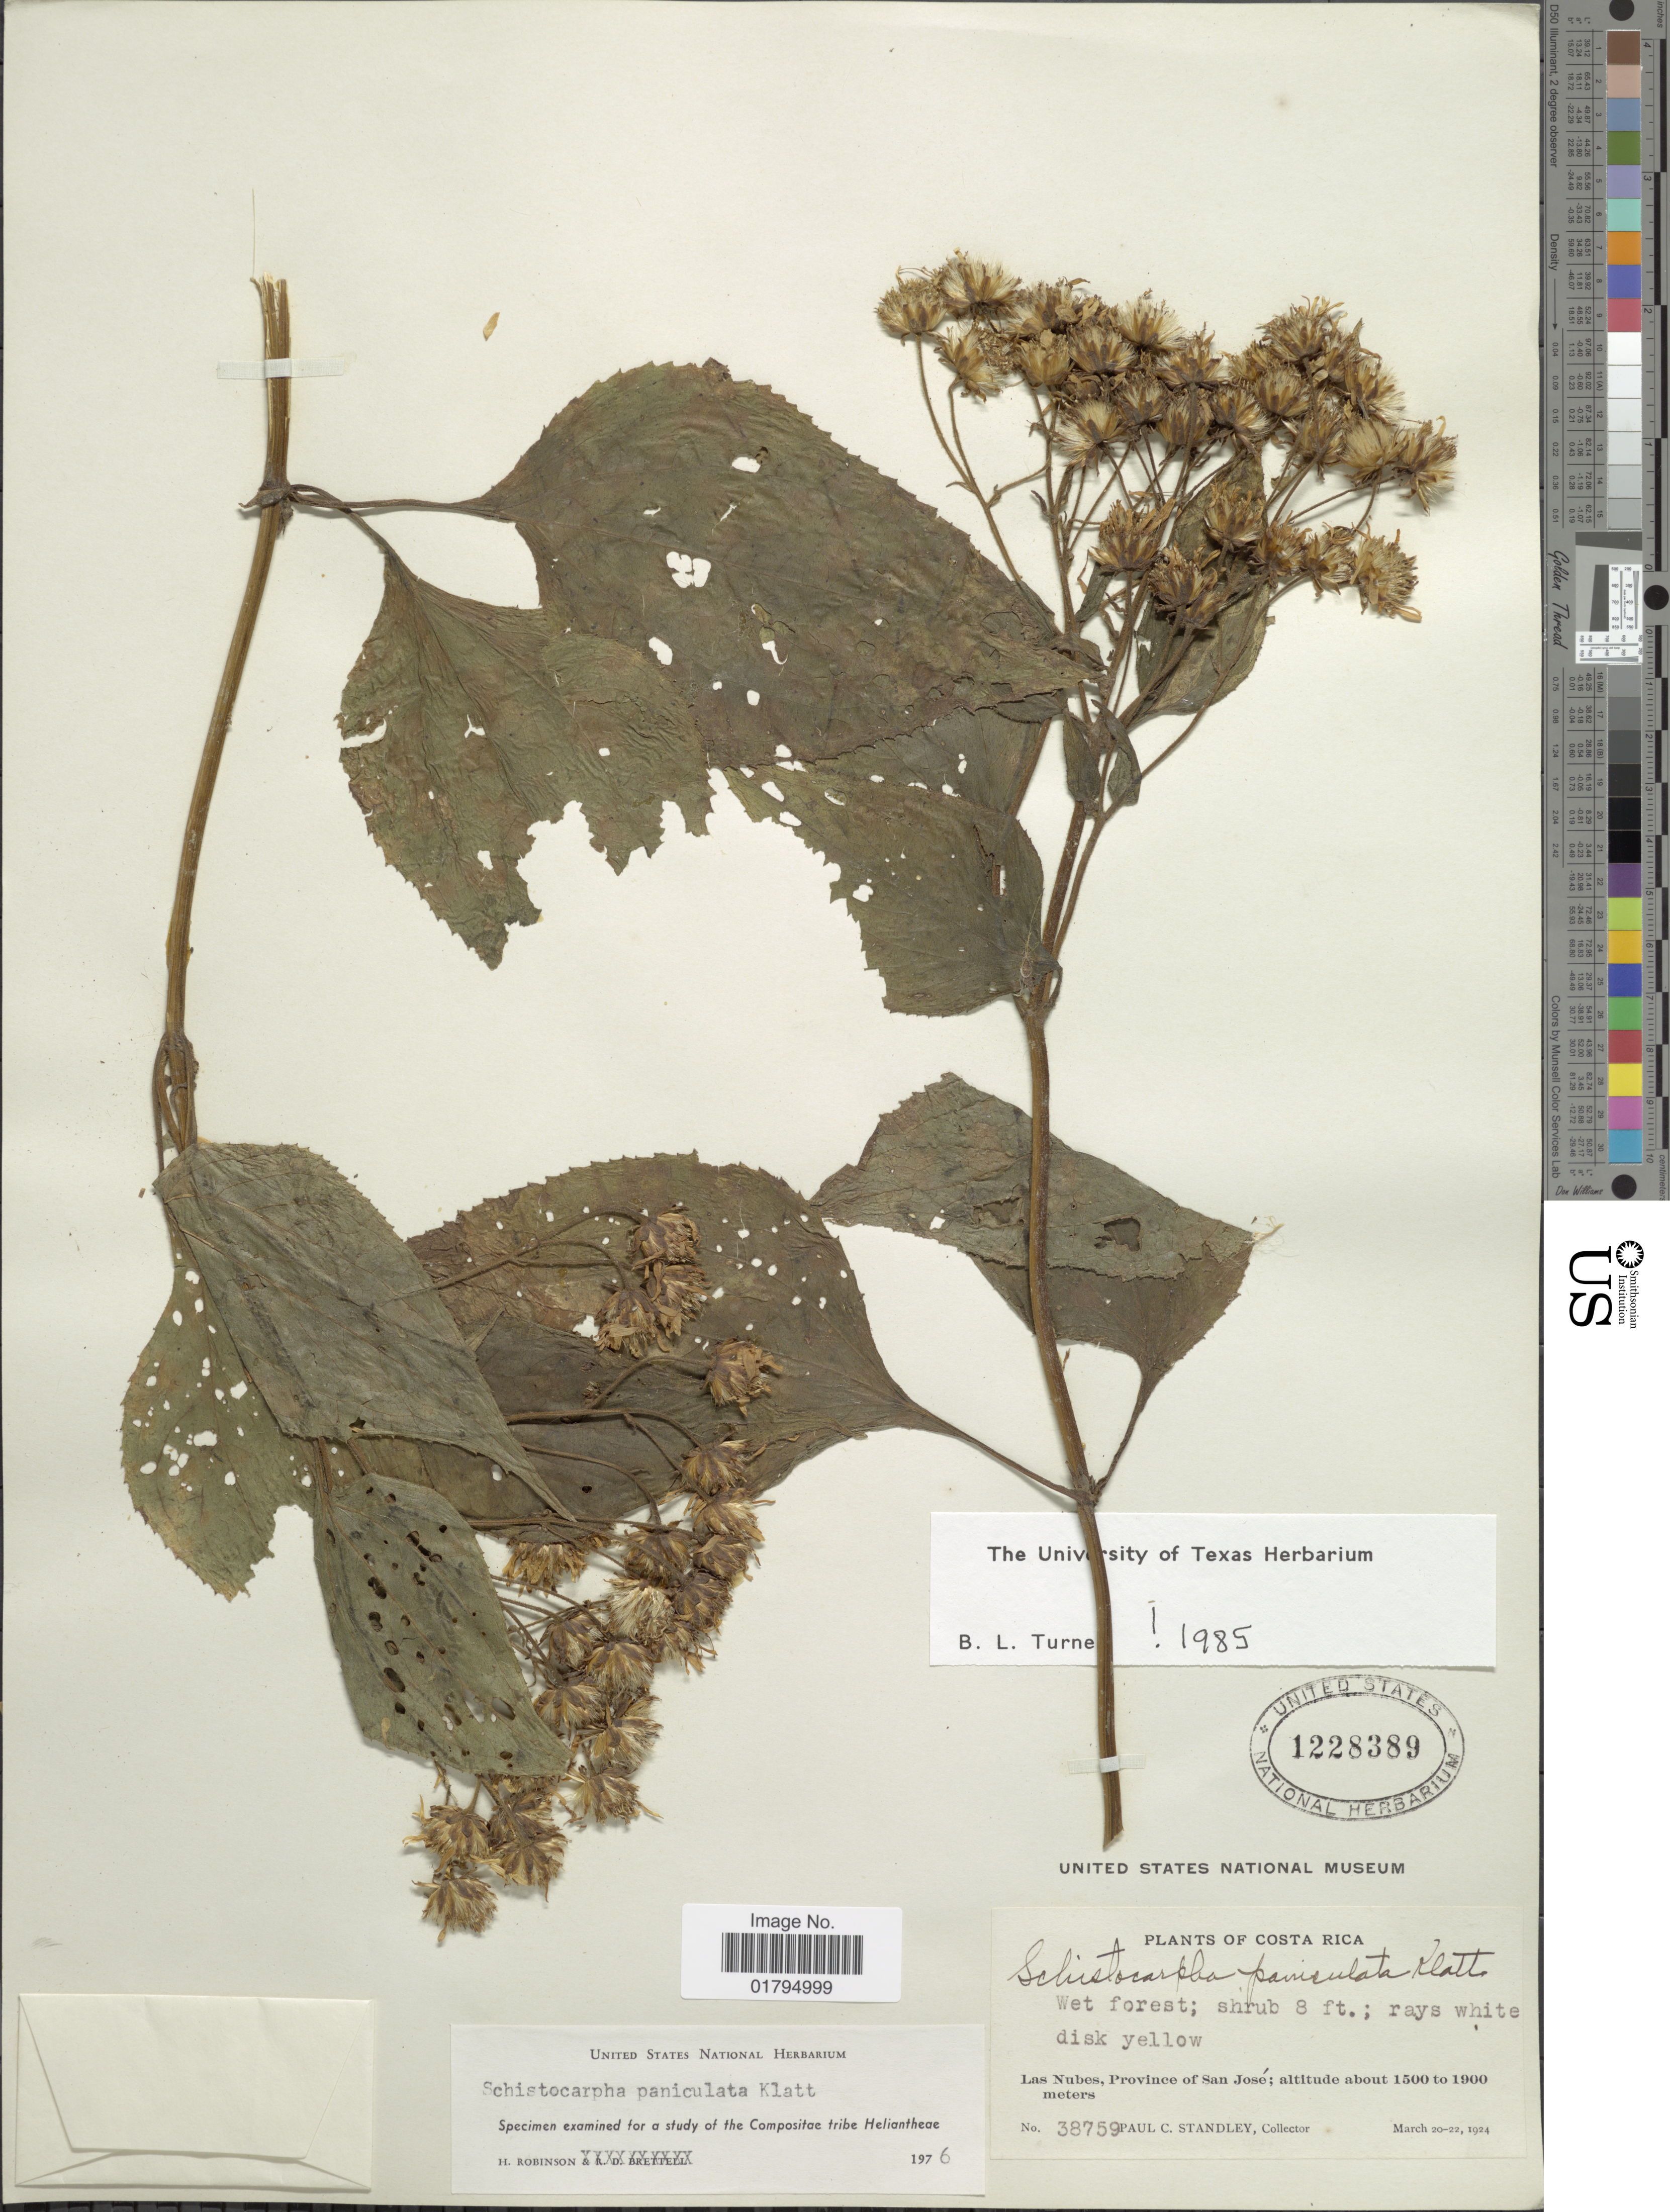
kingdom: Plantae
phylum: Tracheophyta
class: Magnoliopsida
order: Asterales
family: Asteraceae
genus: Schistocarpha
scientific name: Schistocarpha paniculata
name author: Klatt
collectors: P. C. Standley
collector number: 38759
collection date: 1924-03-20/1924-03-22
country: Costa Rica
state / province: San José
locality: Las Nubes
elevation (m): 1500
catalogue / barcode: US 1228389